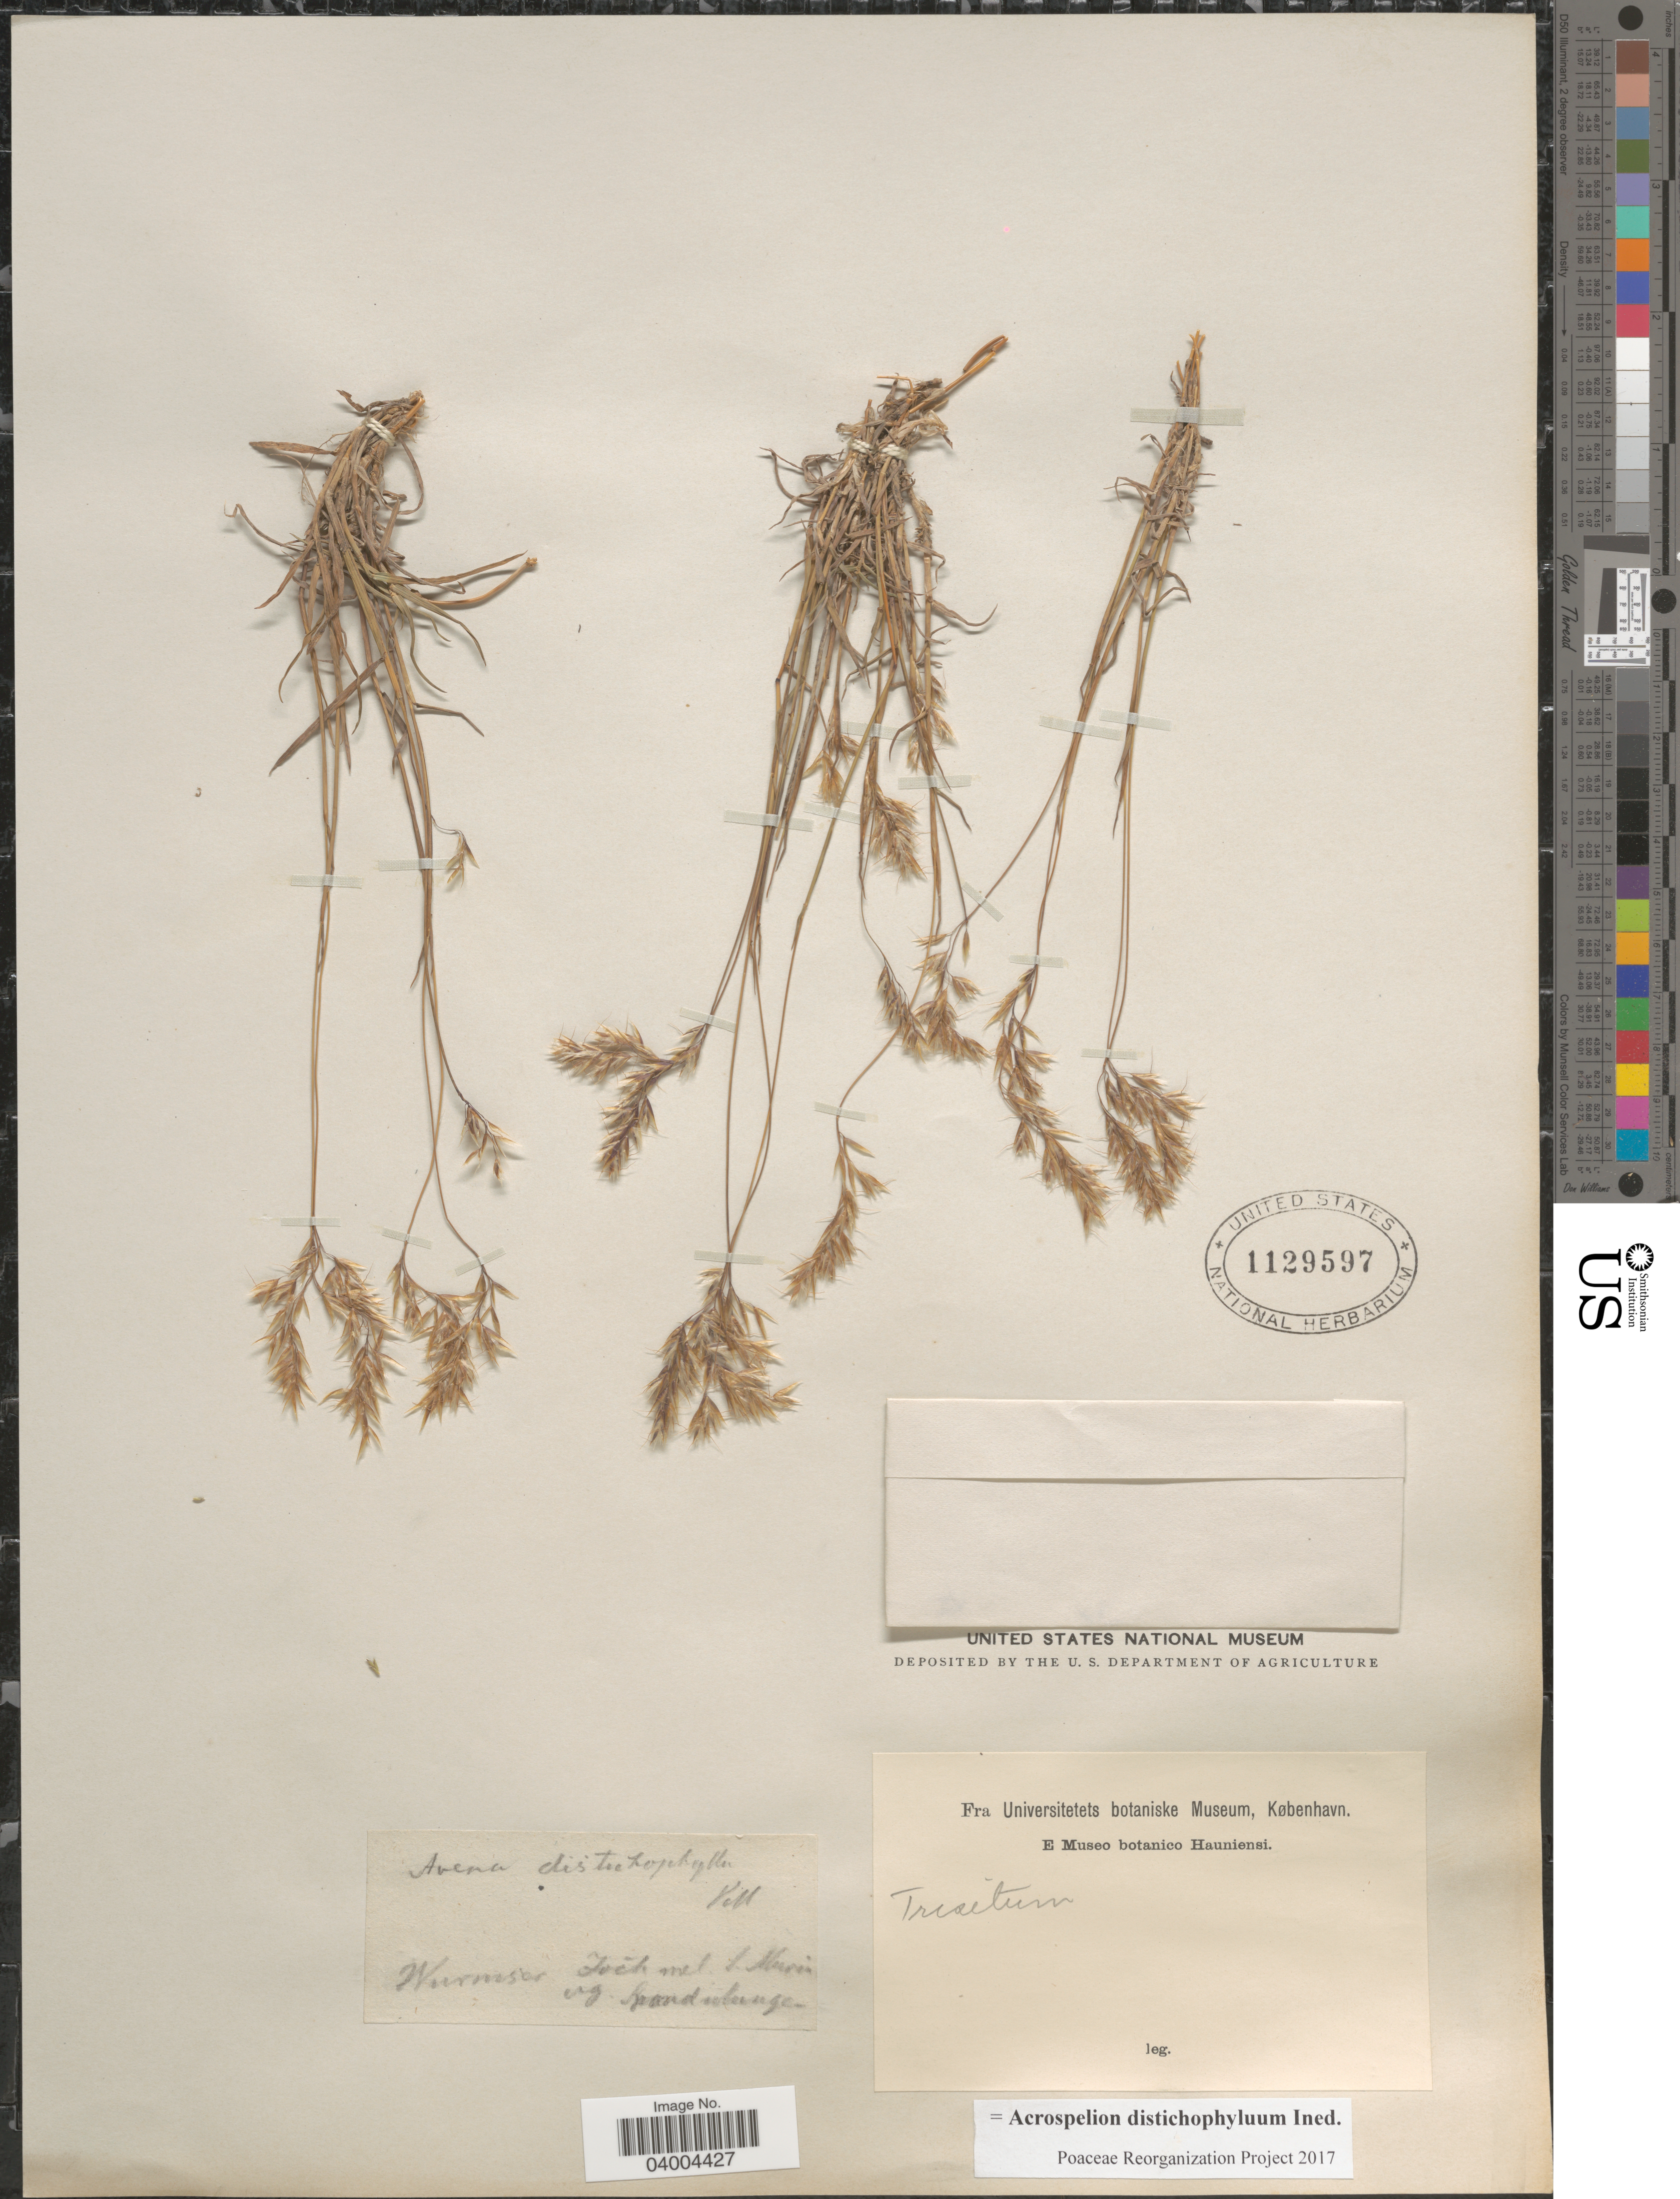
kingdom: Plantae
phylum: Tracheophyta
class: Liliopsida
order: Poales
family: Poaceae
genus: Acrospelion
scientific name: Acrospelion distichophyllum ined.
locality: Wurmser Koch mel f. Muria. [interpreted]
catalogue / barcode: US 1129597